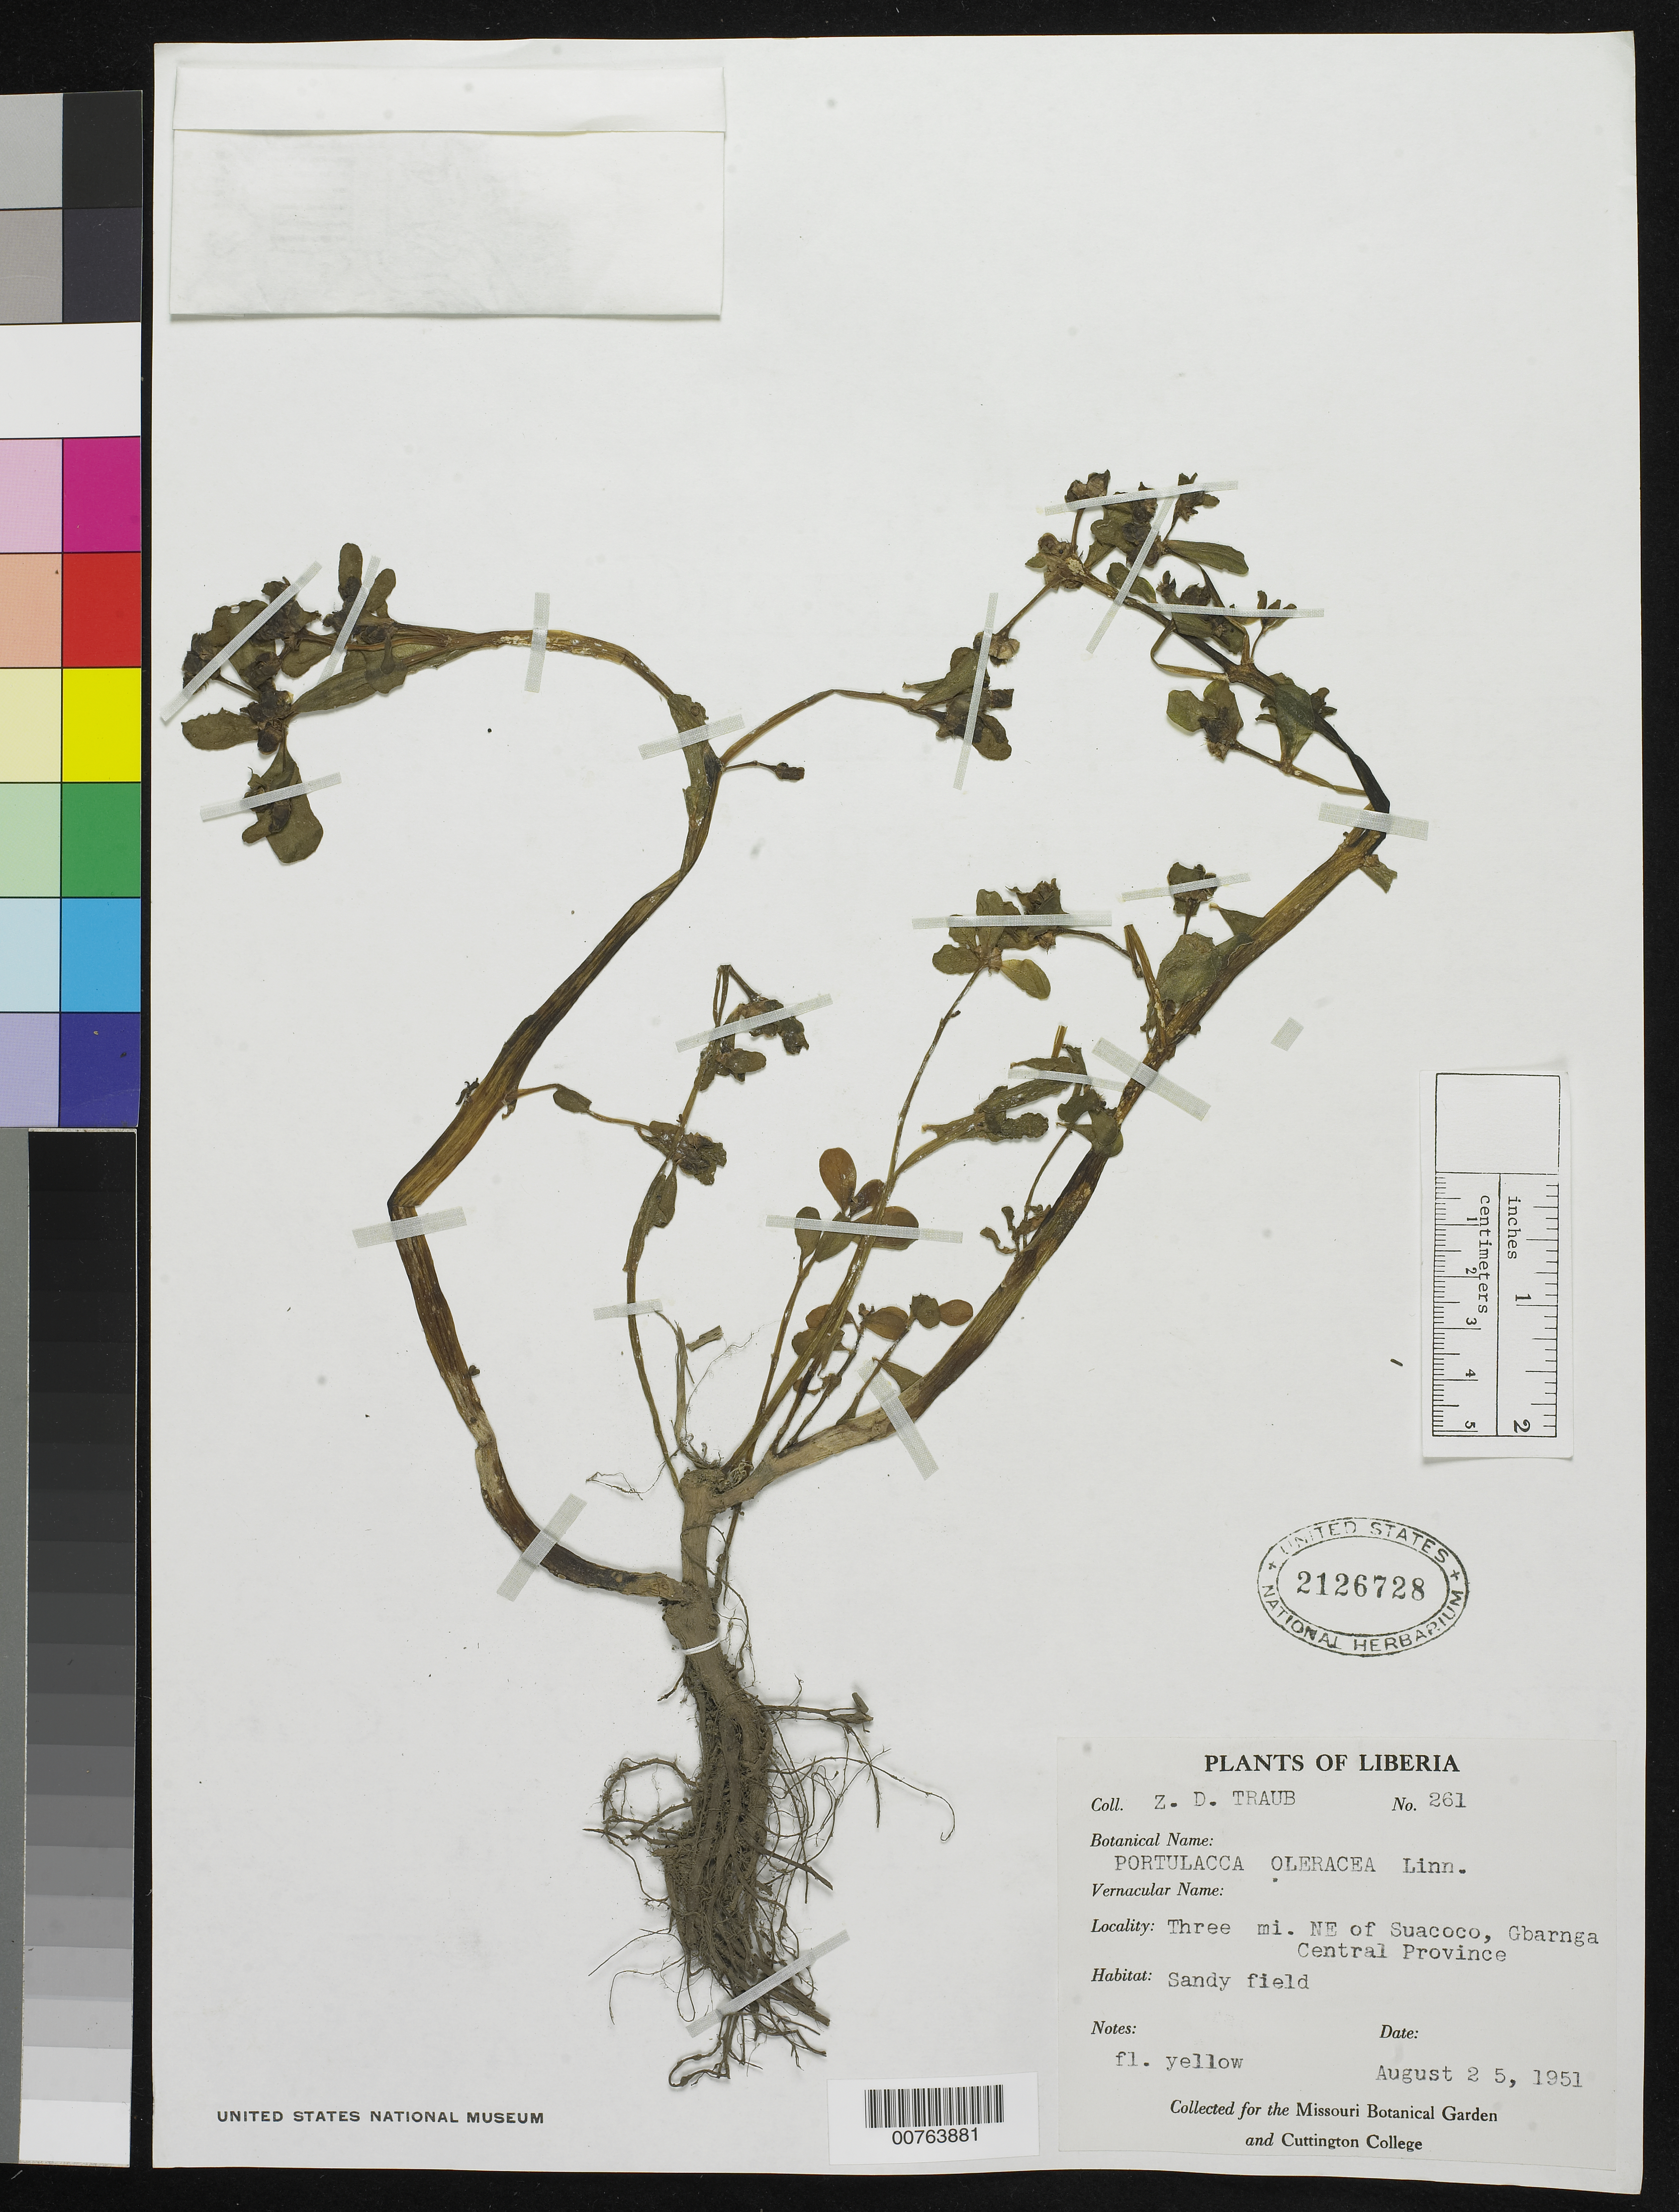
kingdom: Plantae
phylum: Tracheophyta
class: Magnoliopsida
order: Caryophyllales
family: Portulacaceae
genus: Portulaca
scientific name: Portulaca oleracea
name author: L.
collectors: Z. D. Traub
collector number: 261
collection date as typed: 25 Aug 1951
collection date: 1951-08-25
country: Liberia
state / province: Bong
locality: Central Province: Three miles NE of Suacoco, Gbarnga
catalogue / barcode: US 2126728